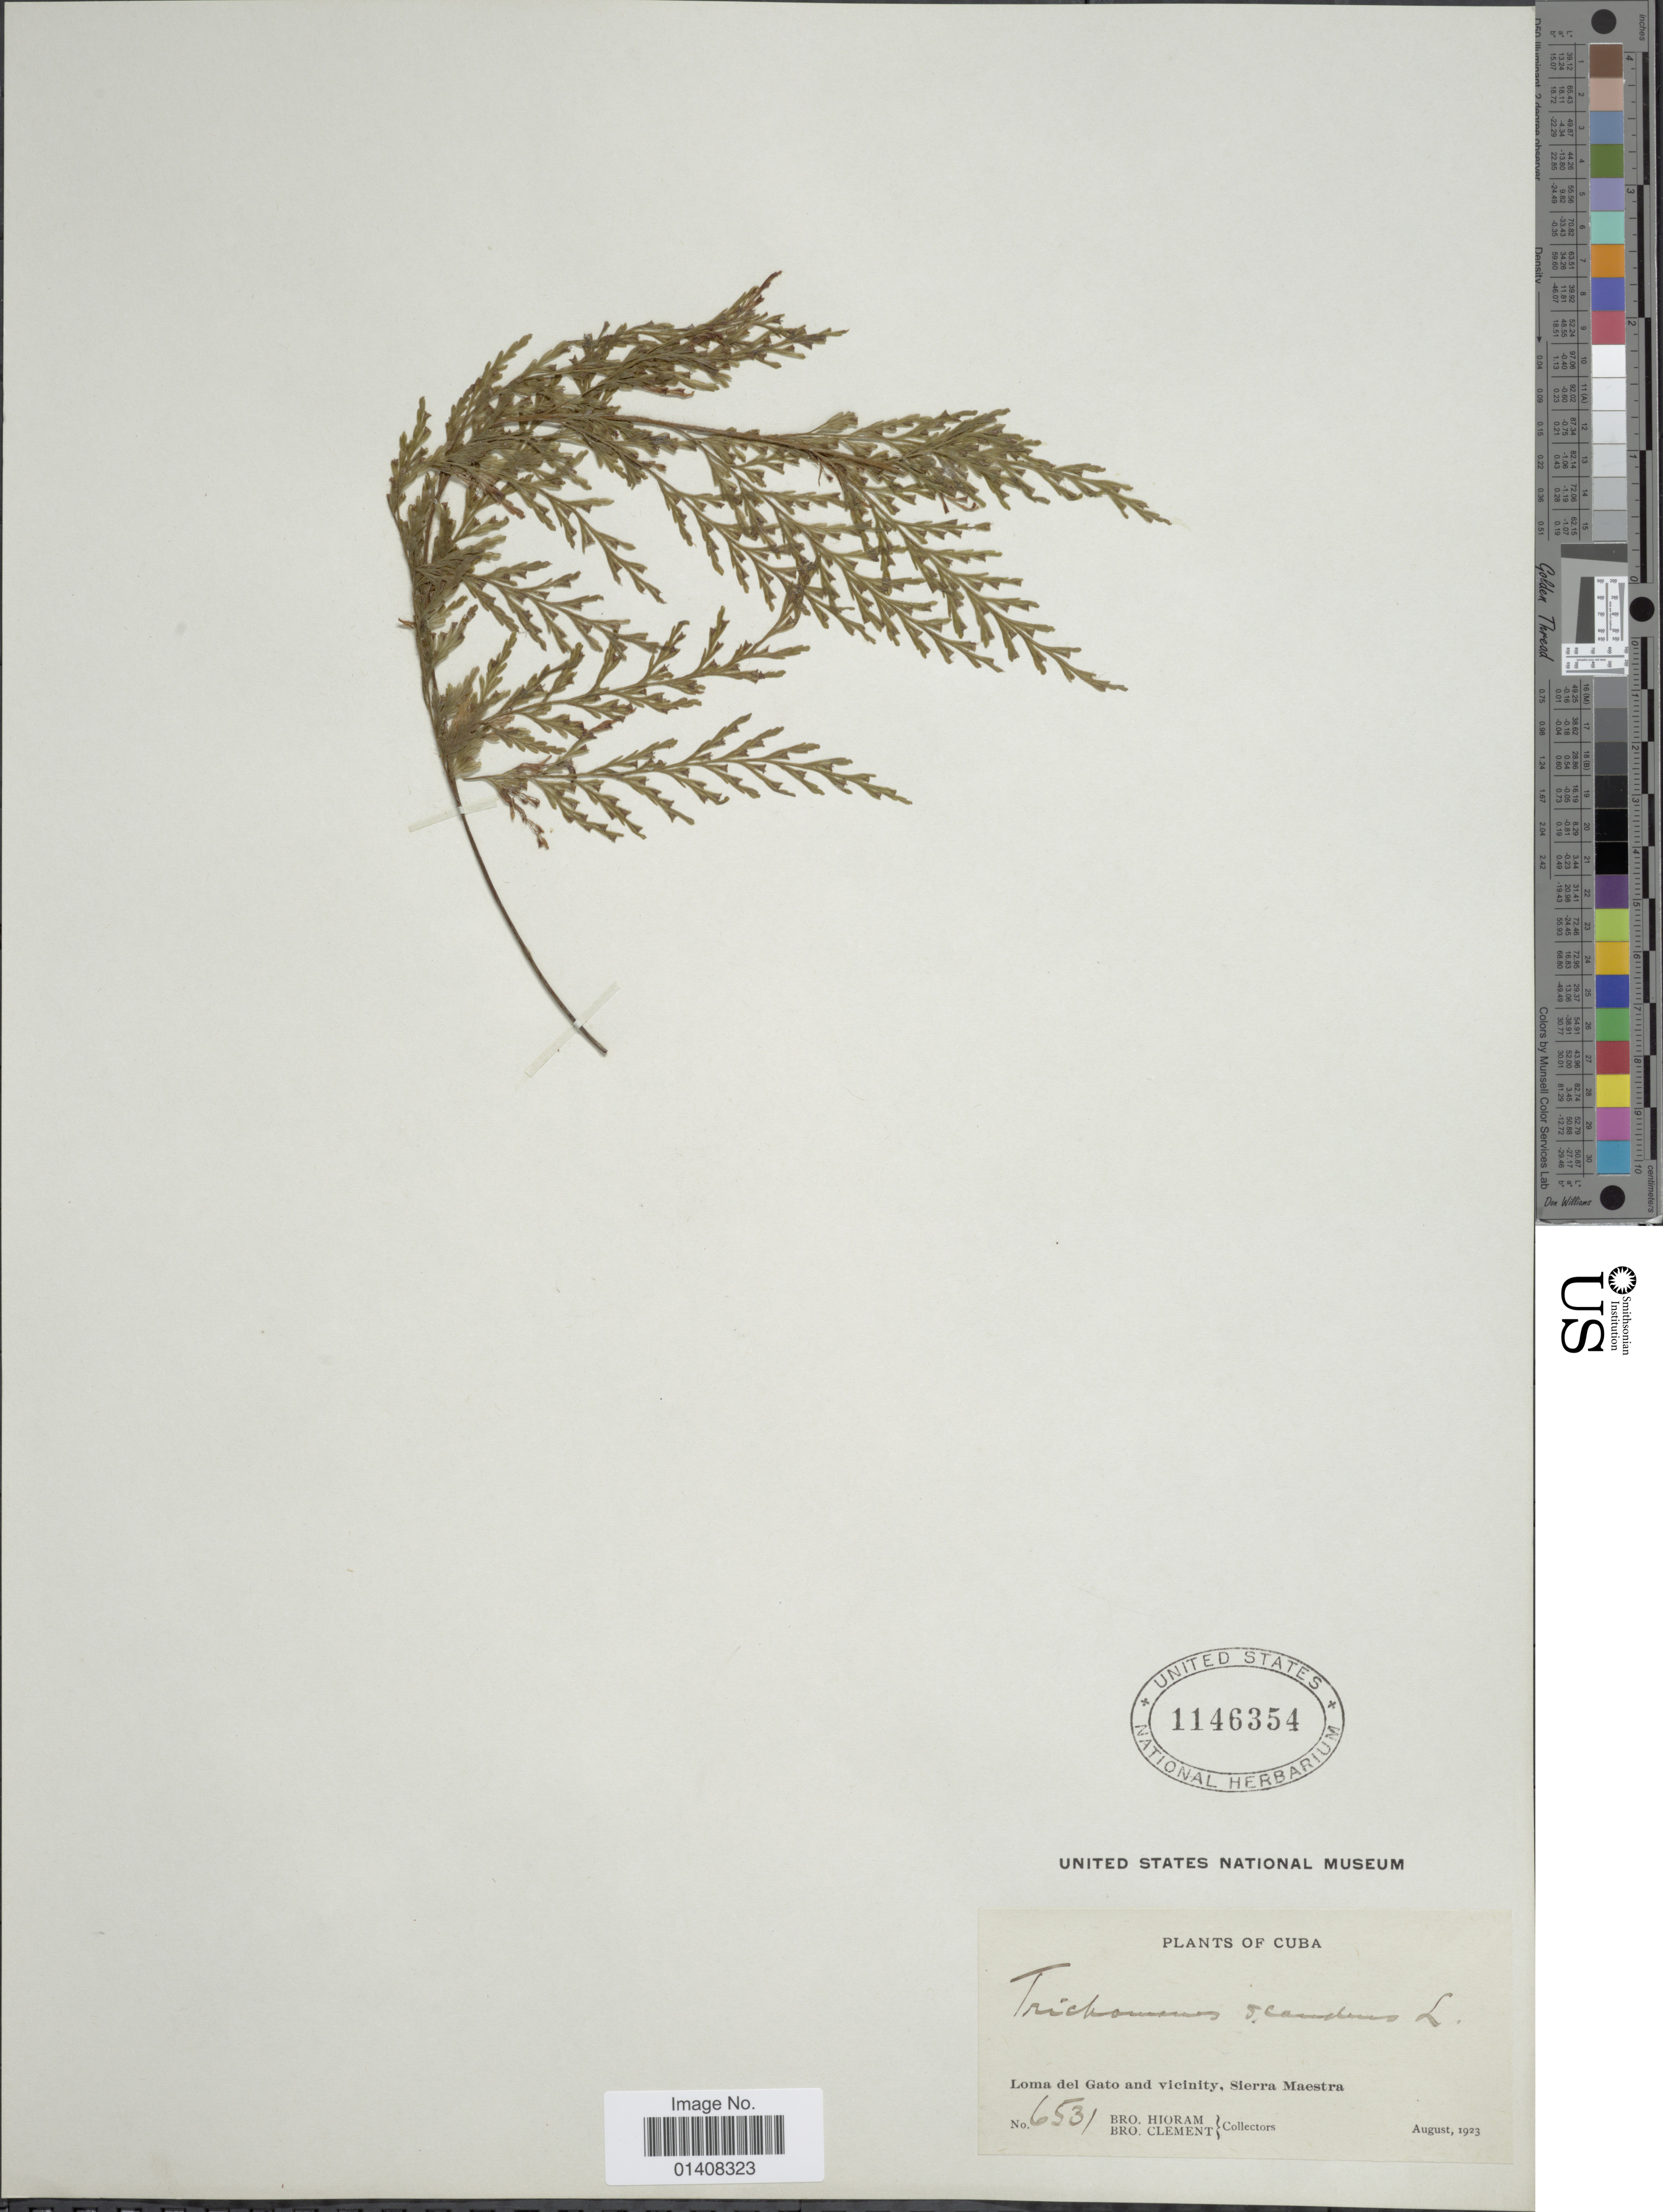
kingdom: Plantae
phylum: Tracheophyta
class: Polypodiopsida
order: Hymenophyllales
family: Hymenophyllaceae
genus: Trichomanes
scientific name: Trichomanes scandens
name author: L.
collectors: Bro. Hioram & B. Clement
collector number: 6531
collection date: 1923-08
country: Cuba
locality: Loma del Gato and vicinity, Sierra Maestra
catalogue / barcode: US 1146354